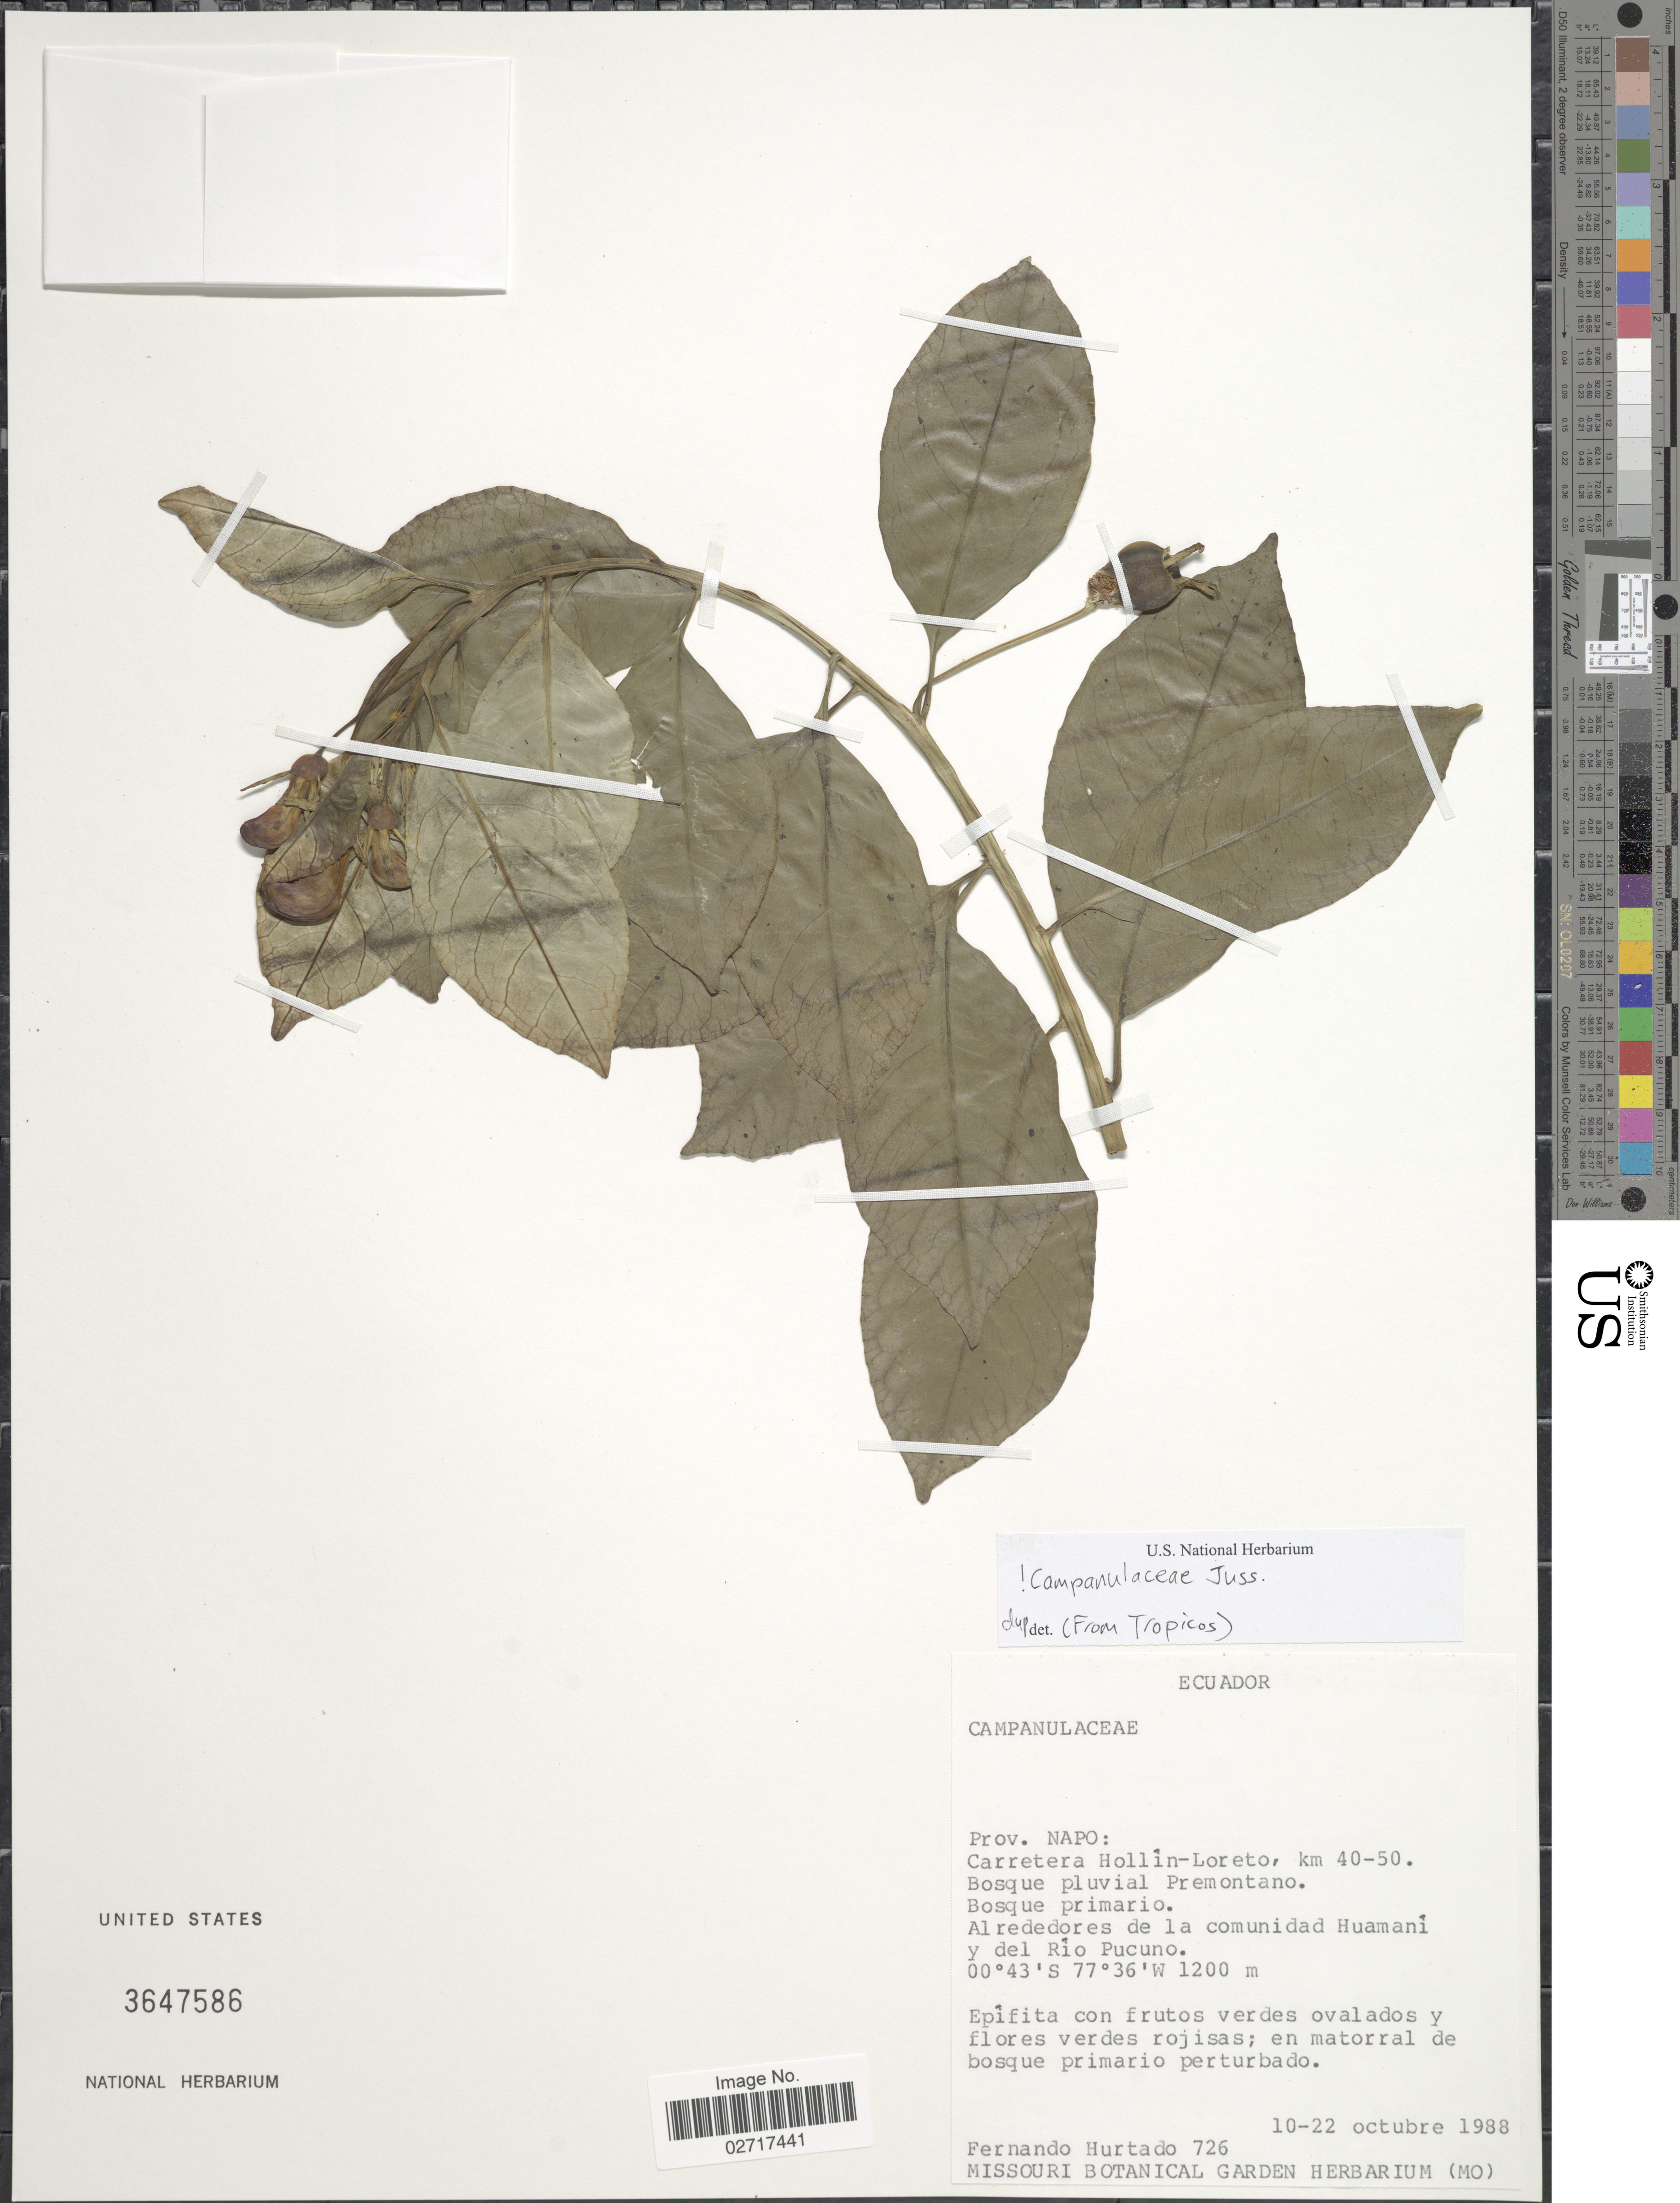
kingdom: Plantae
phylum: Tracheophyta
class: Magnoliopsida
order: Asterales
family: Campanulaceae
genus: Burmeistera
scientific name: Burmeistera sp.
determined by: Lagomarsino, L. P.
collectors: F. Hurtado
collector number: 726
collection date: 1988-10-10/1988-10-22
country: Ecuador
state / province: Napo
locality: Carretera Hollín-Loreto, km 40-50.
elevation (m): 1200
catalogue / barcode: US 3647586